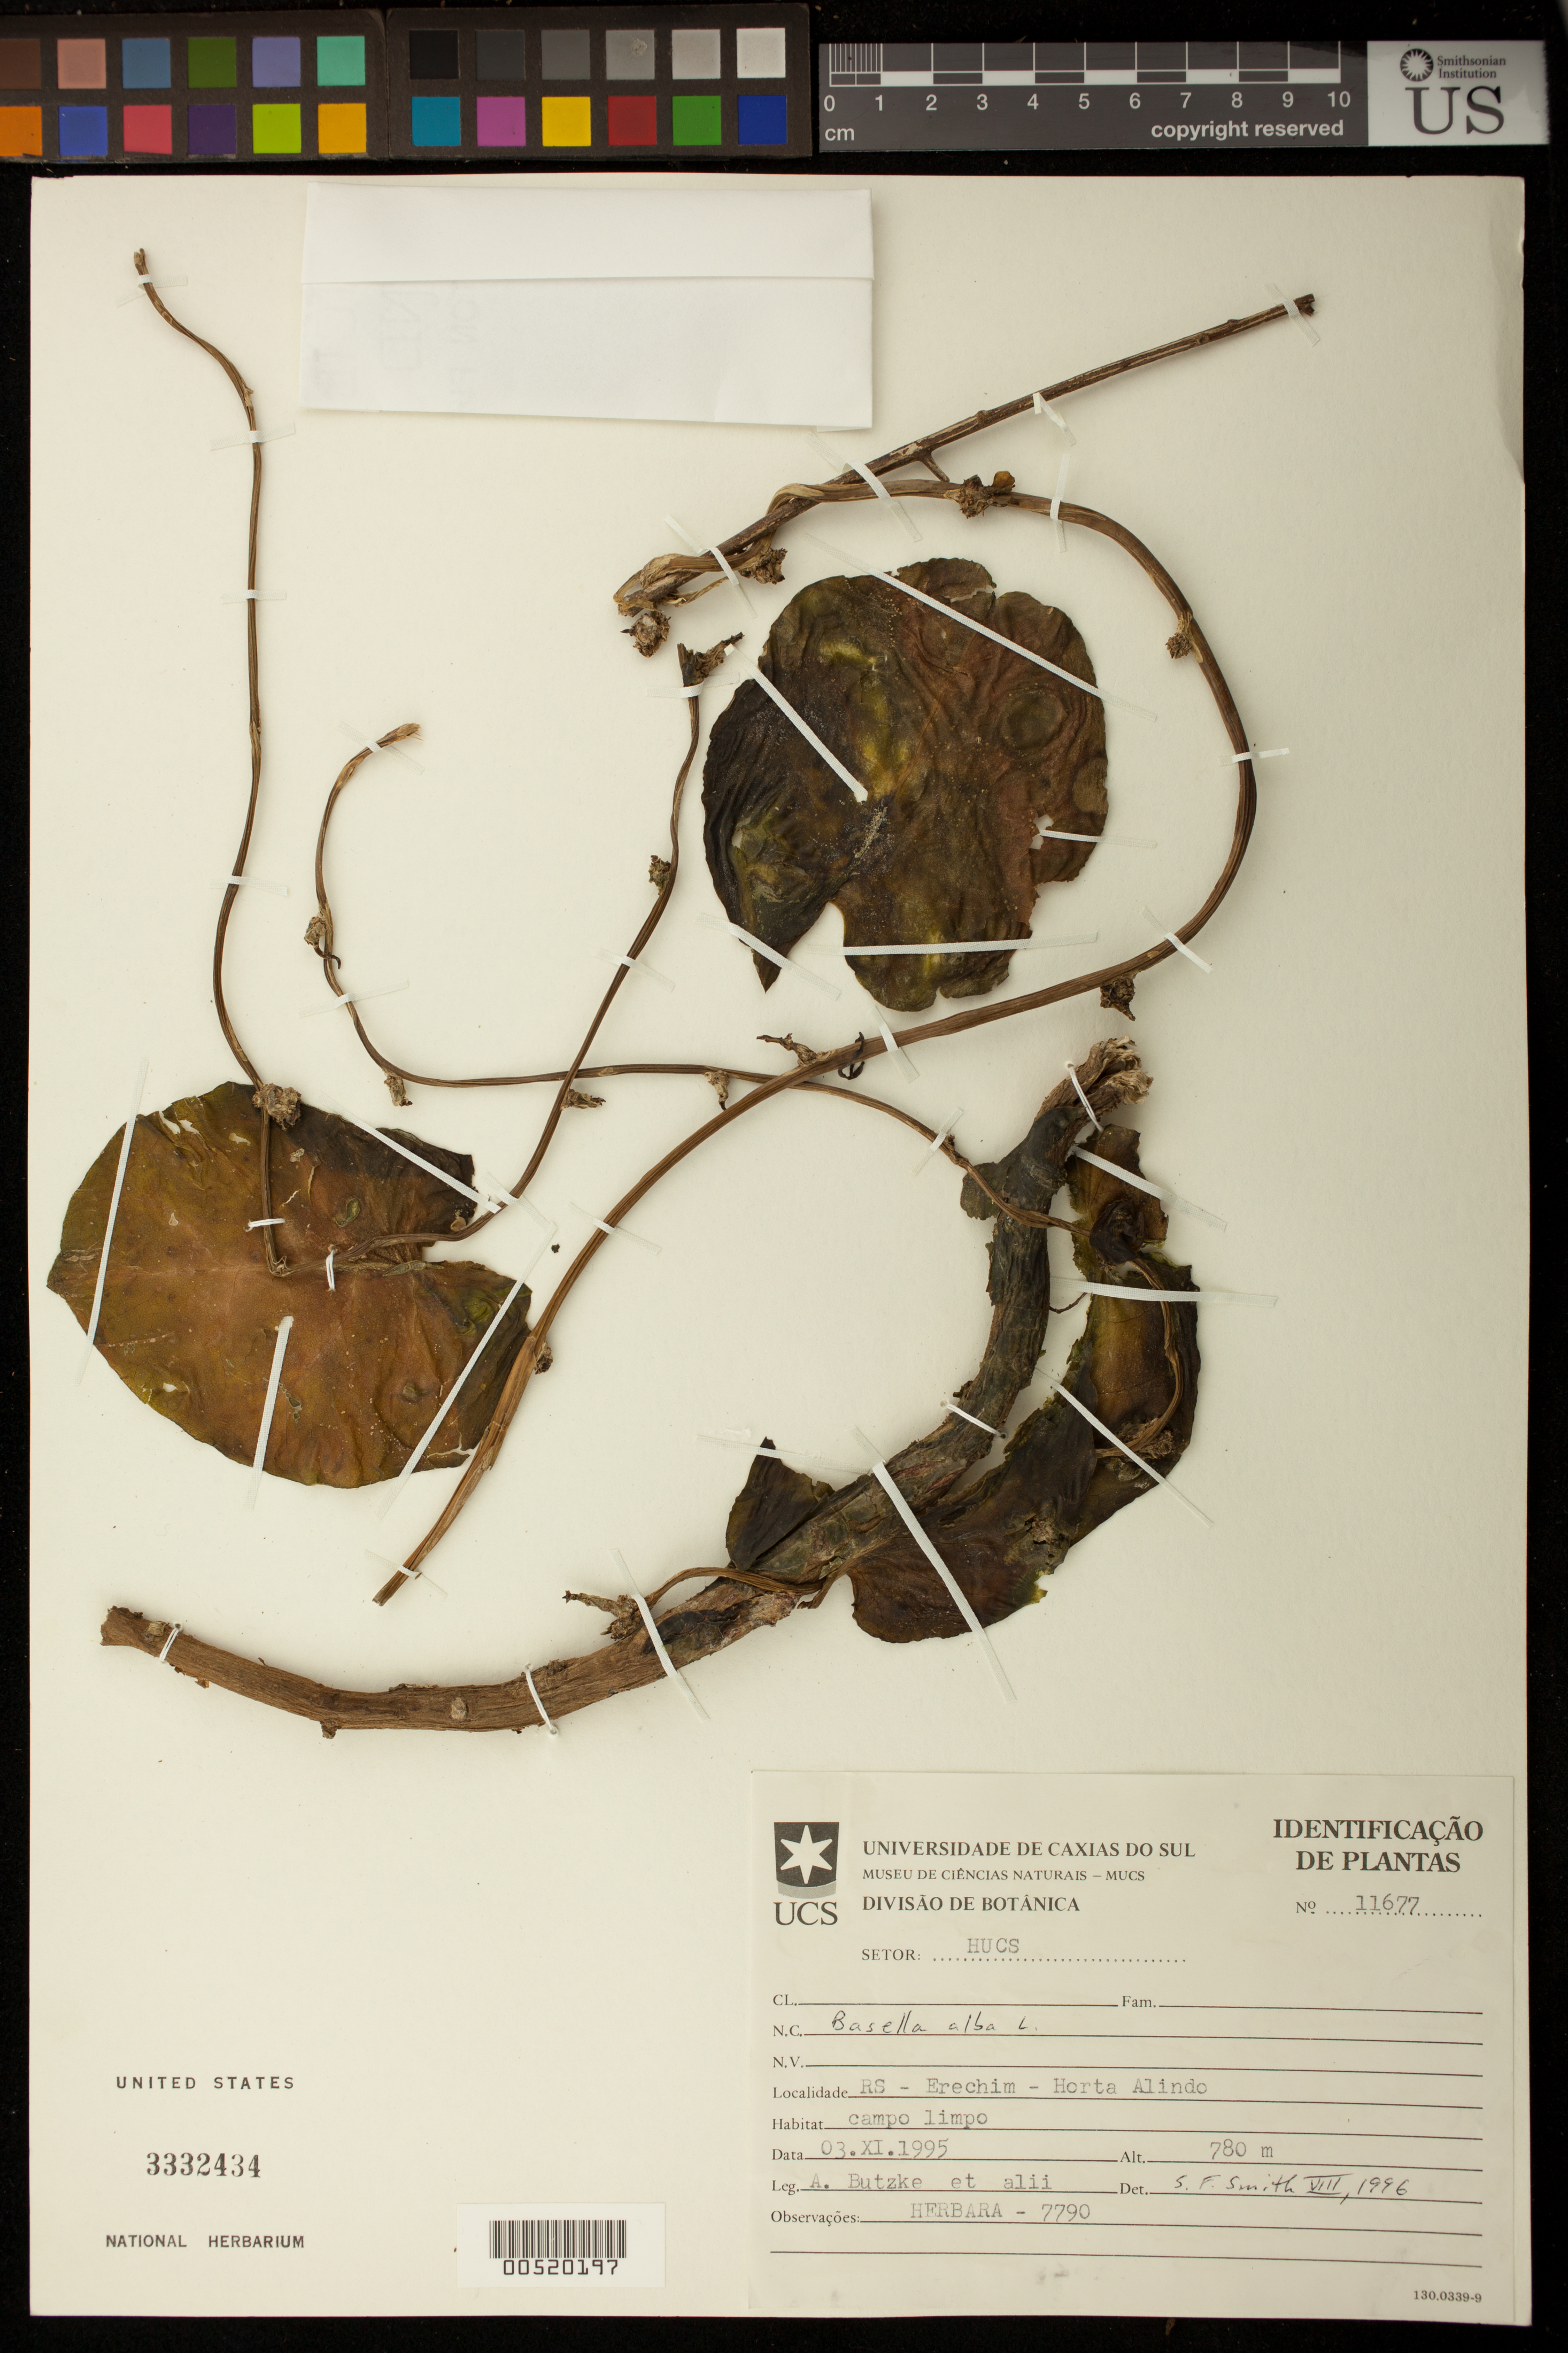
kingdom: Plantae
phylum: Tracheophyta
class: Magnoliopsida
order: Caryophyllales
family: Basellaceae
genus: Basella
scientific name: Basella alba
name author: L.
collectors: A. Butzke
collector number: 11677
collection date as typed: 03 Nov 1995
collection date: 1995-11-03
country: Brazil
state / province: Rio Grande do Sul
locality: Erechim, horta alindo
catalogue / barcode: US 3332434